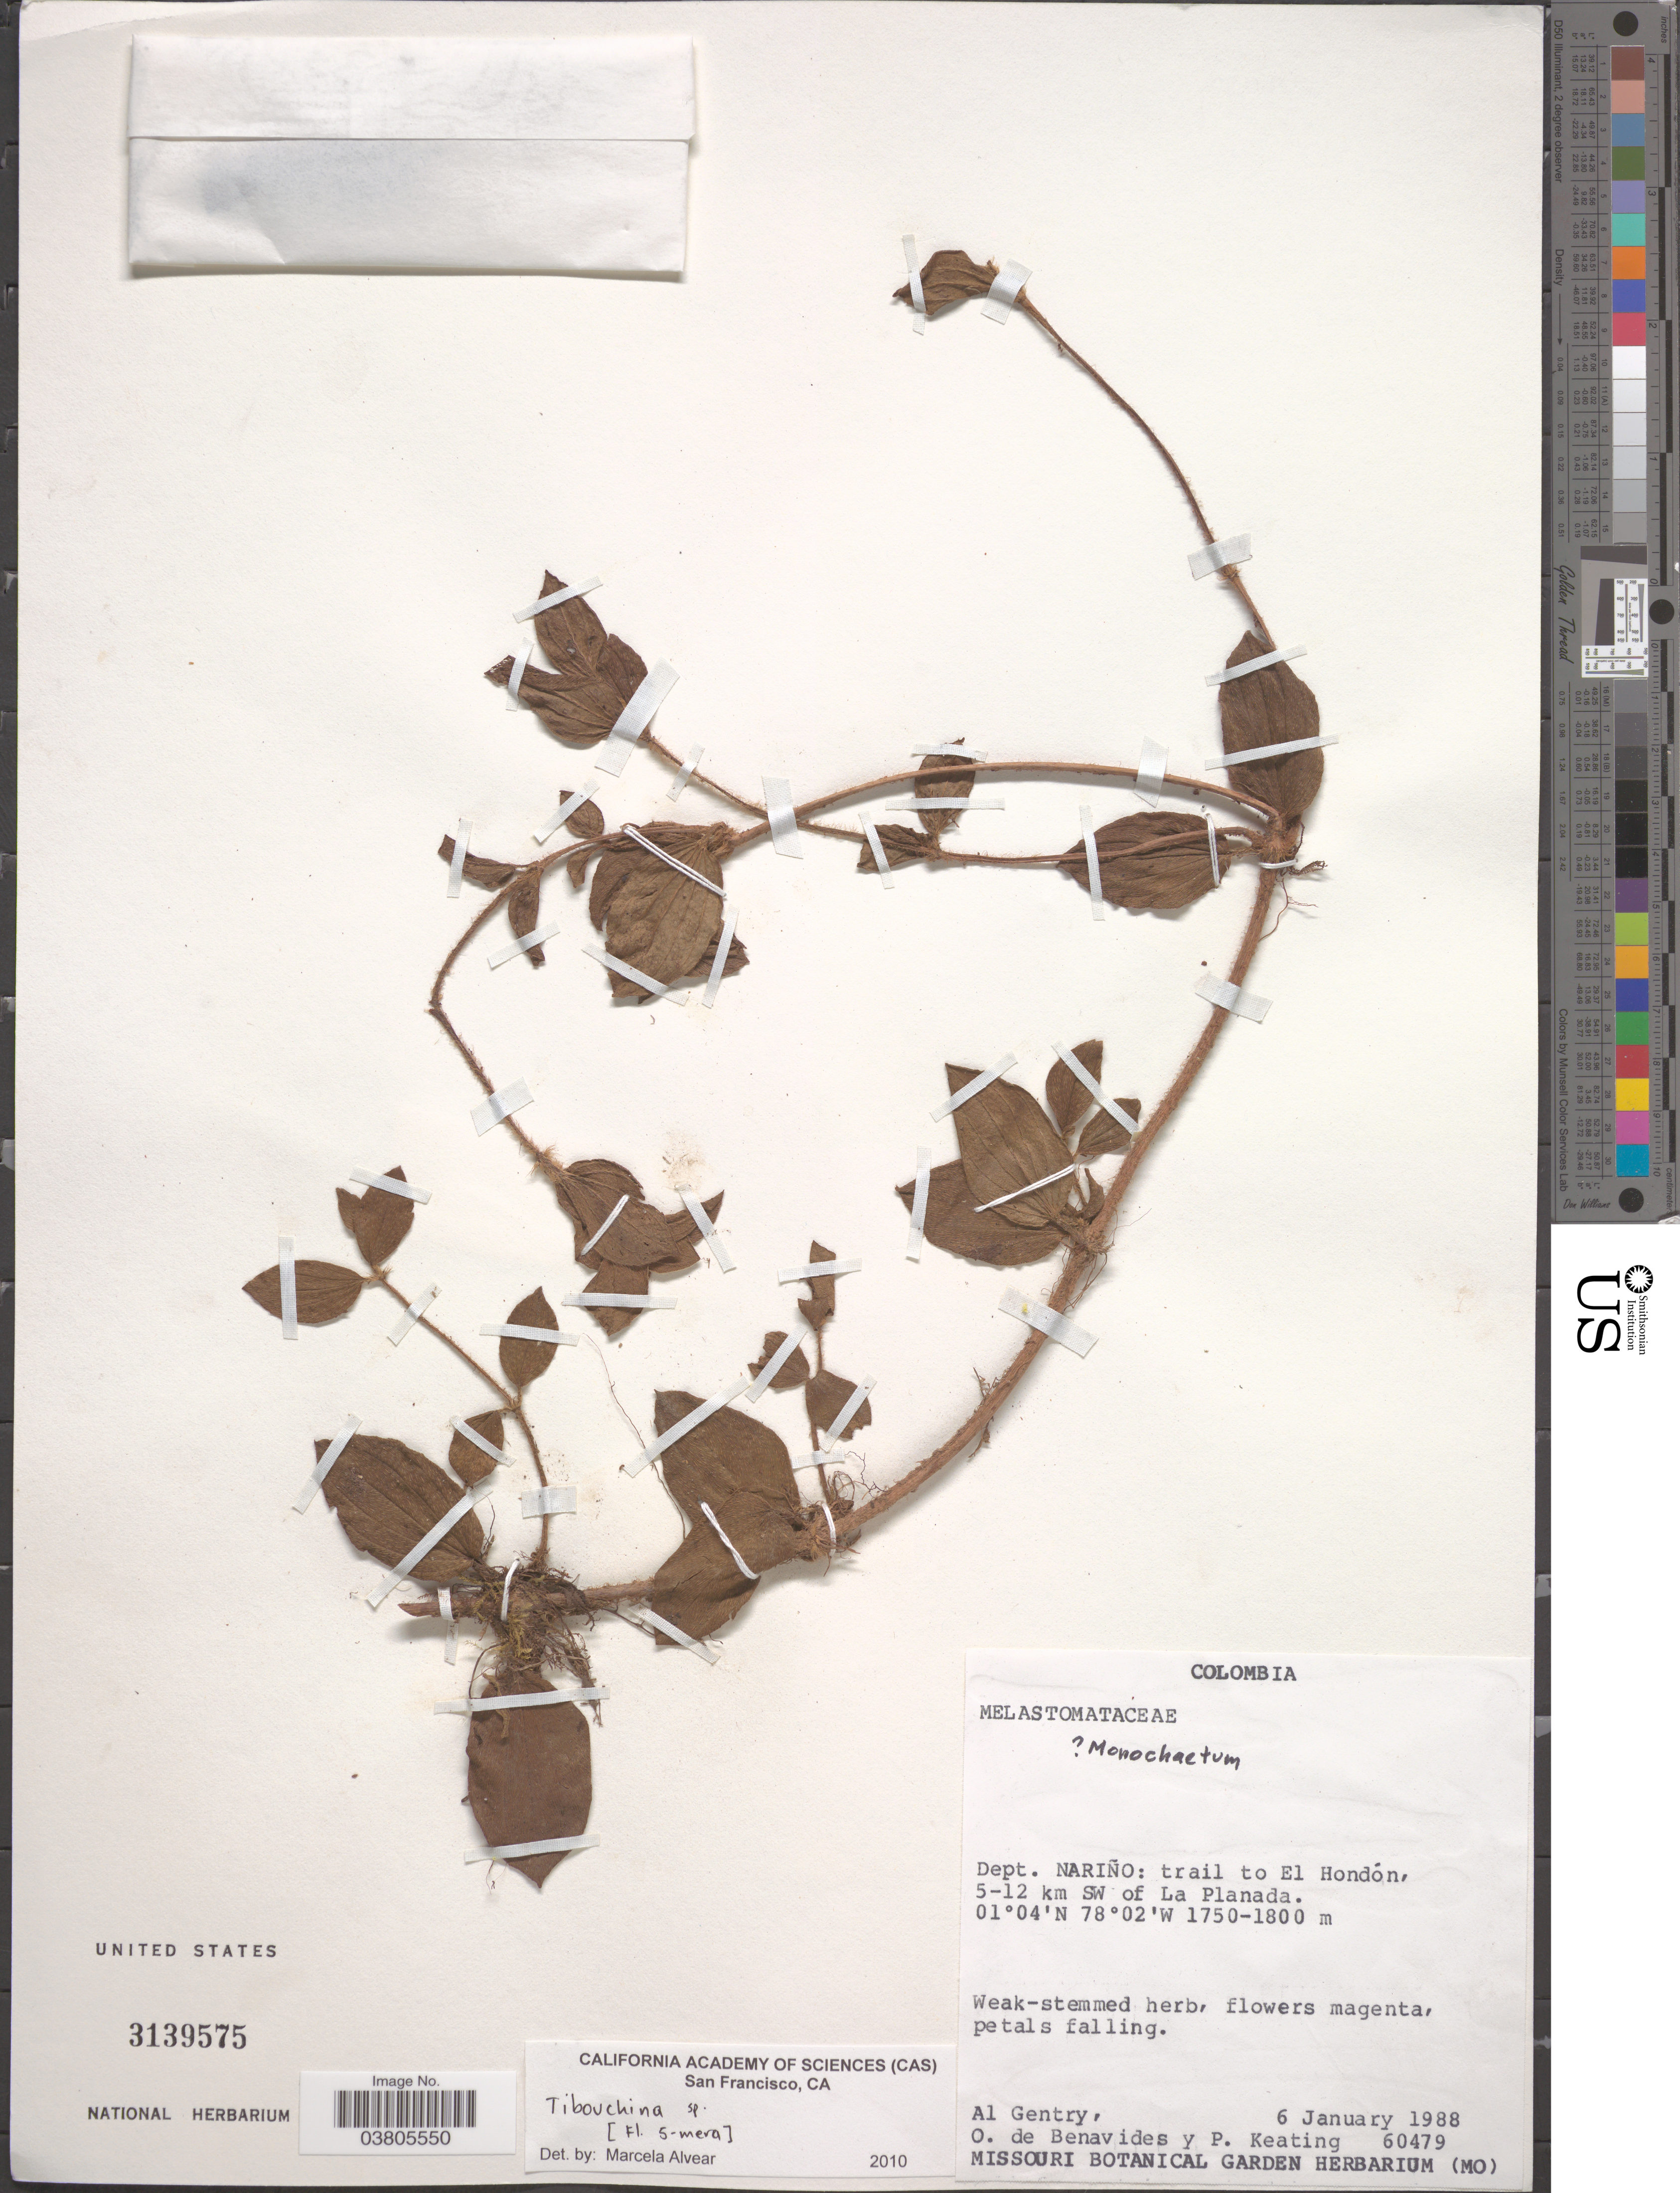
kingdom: Plantae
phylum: Tracheophyta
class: Magnoliopsida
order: Myrtales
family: Melastomataceae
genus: Chaetogastra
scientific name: Chaetogastra sp.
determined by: Michelangeli, F. A.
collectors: A. H. Gentry, Olga S. de Benavides & P. Keating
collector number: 60479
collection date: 1988-01-06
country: Colombia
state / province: Nariño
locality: Dept. Nariño: trail to El Hondón, 5-12 km SW of La Planada.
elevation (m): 1750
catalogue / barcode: US 3139575